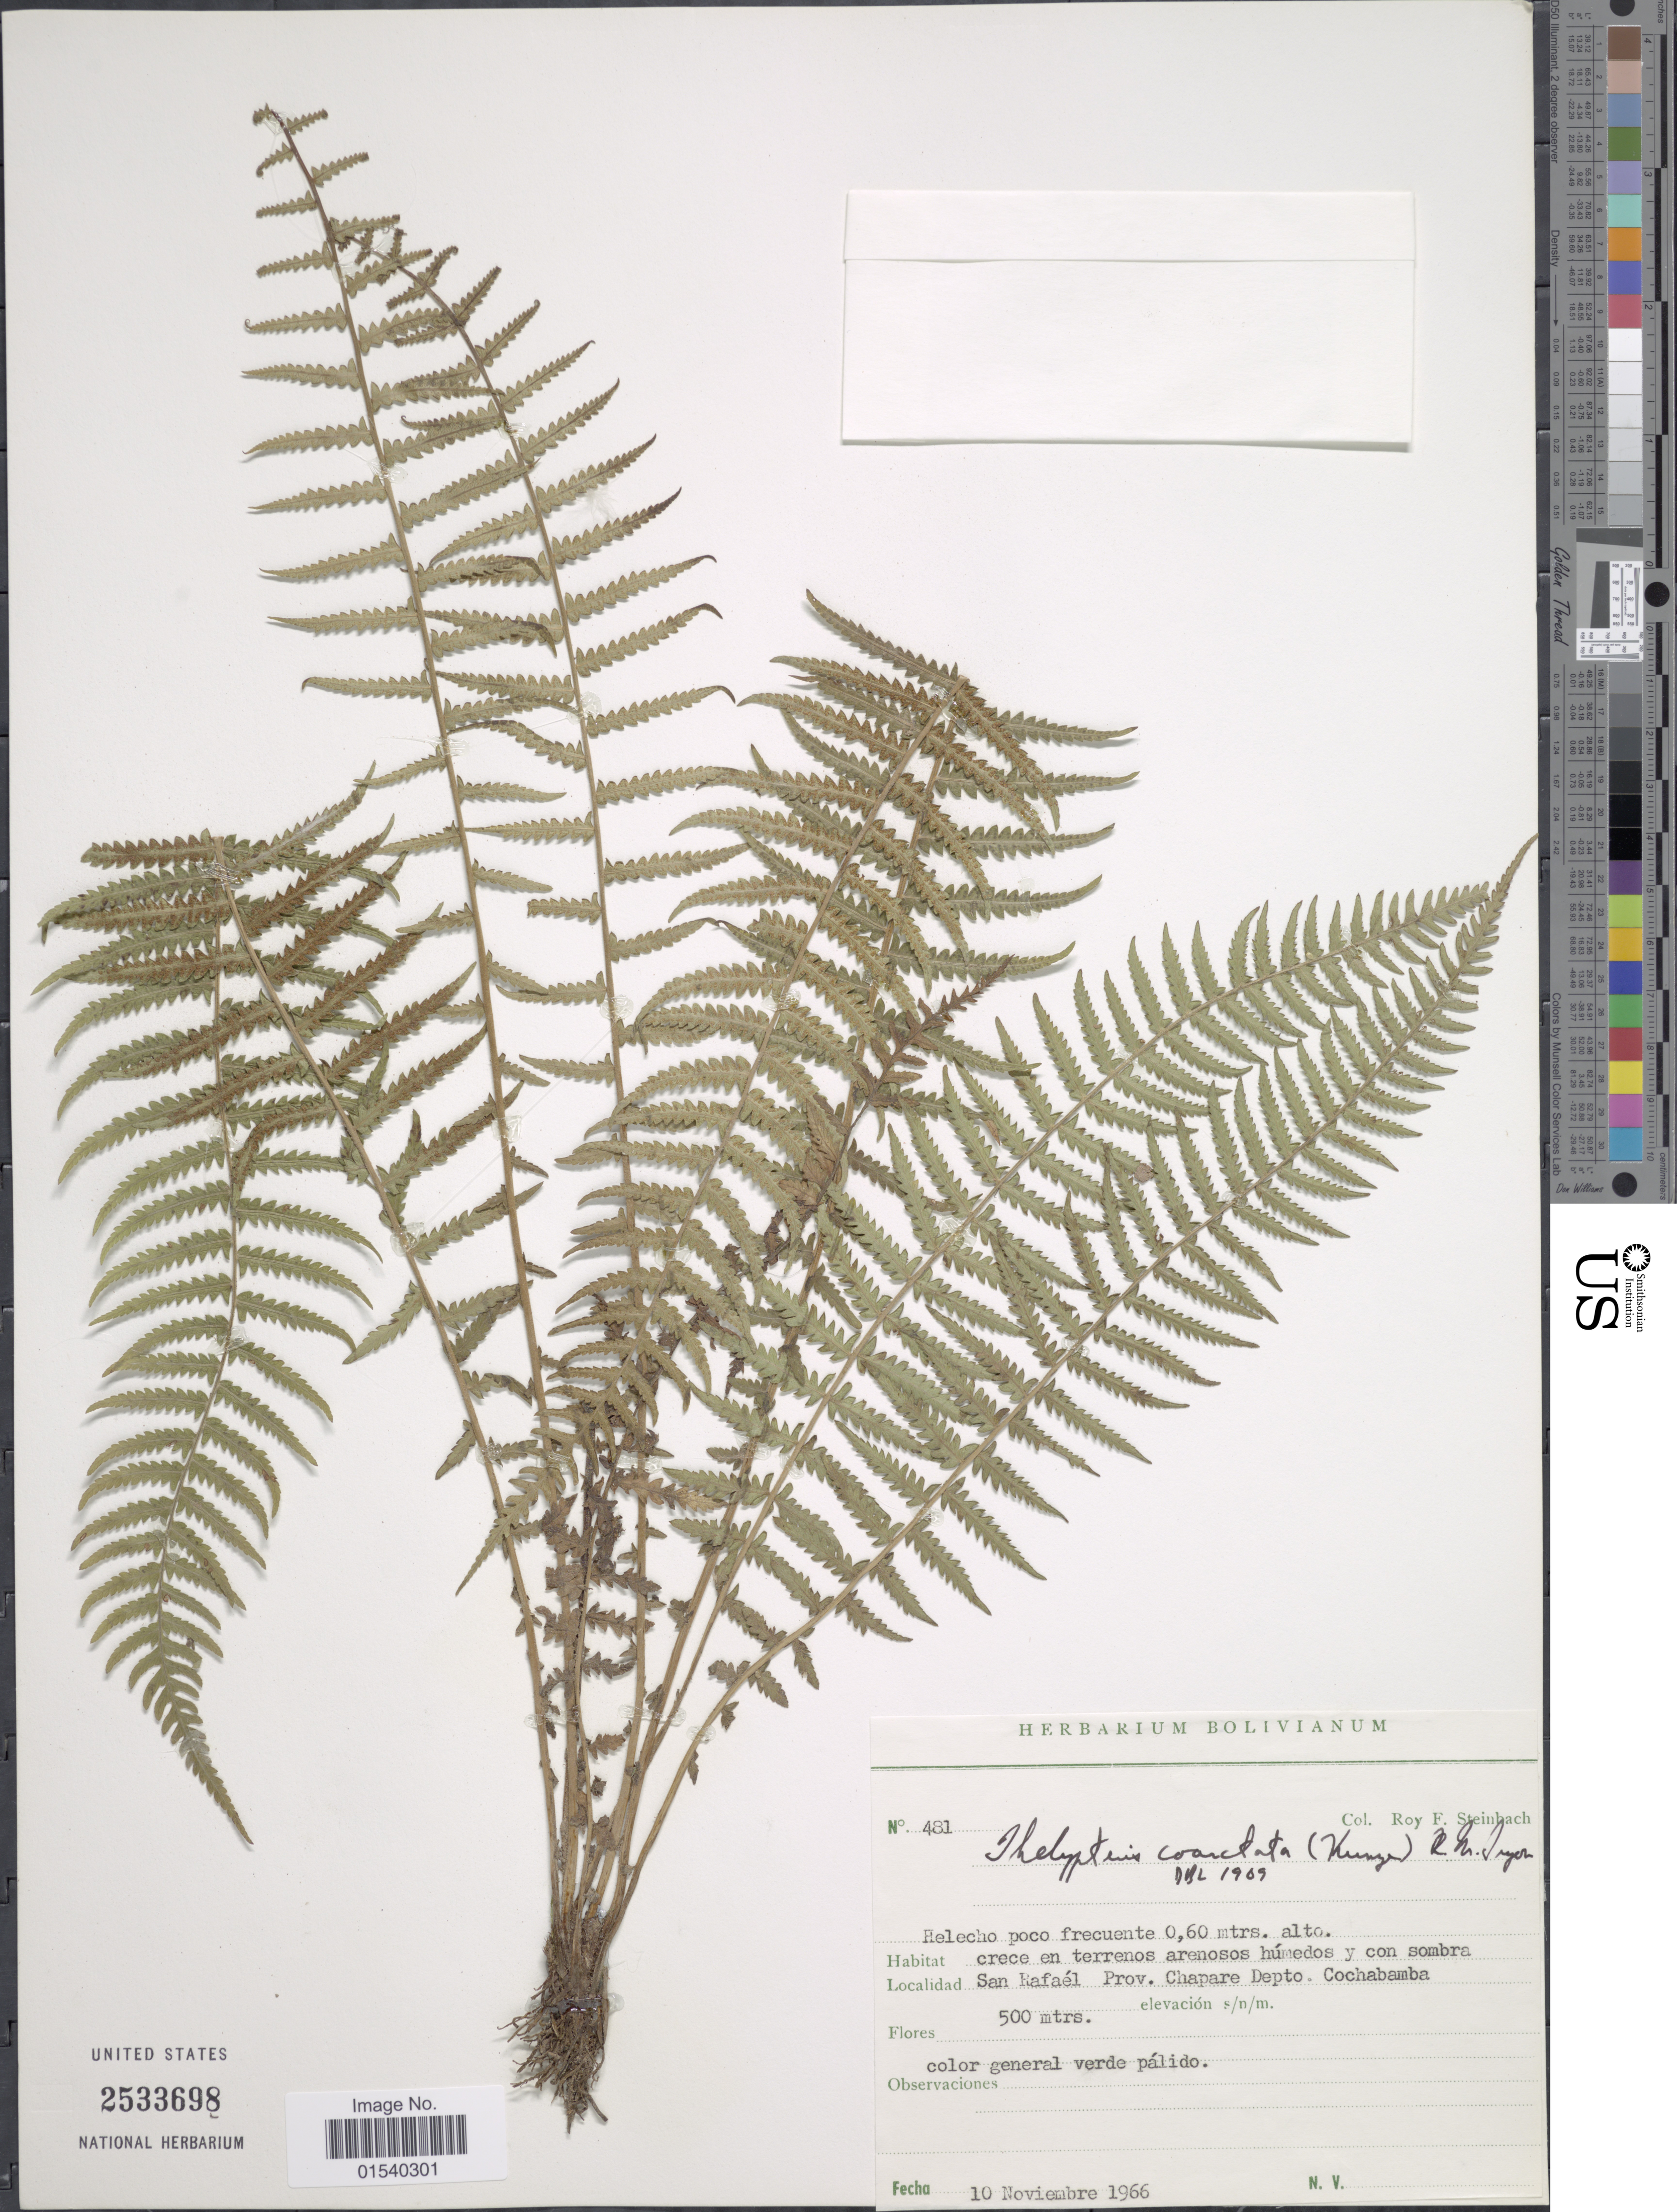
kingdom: Plantae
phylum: Tracheophyta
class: Polypodiopsida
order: Polypodiales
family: Thelypteridaceae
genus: Amauropelta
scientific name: Amauropelta opposita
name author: (Vahl) Pic. Serm.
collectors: R. F. Steinbach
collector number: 481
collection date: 1966-11-10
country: Bolivia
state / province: Cochabamba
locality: San Rafaél Prov. Chapare Depto Cochabamba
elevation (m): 500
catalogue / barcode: US 2533698